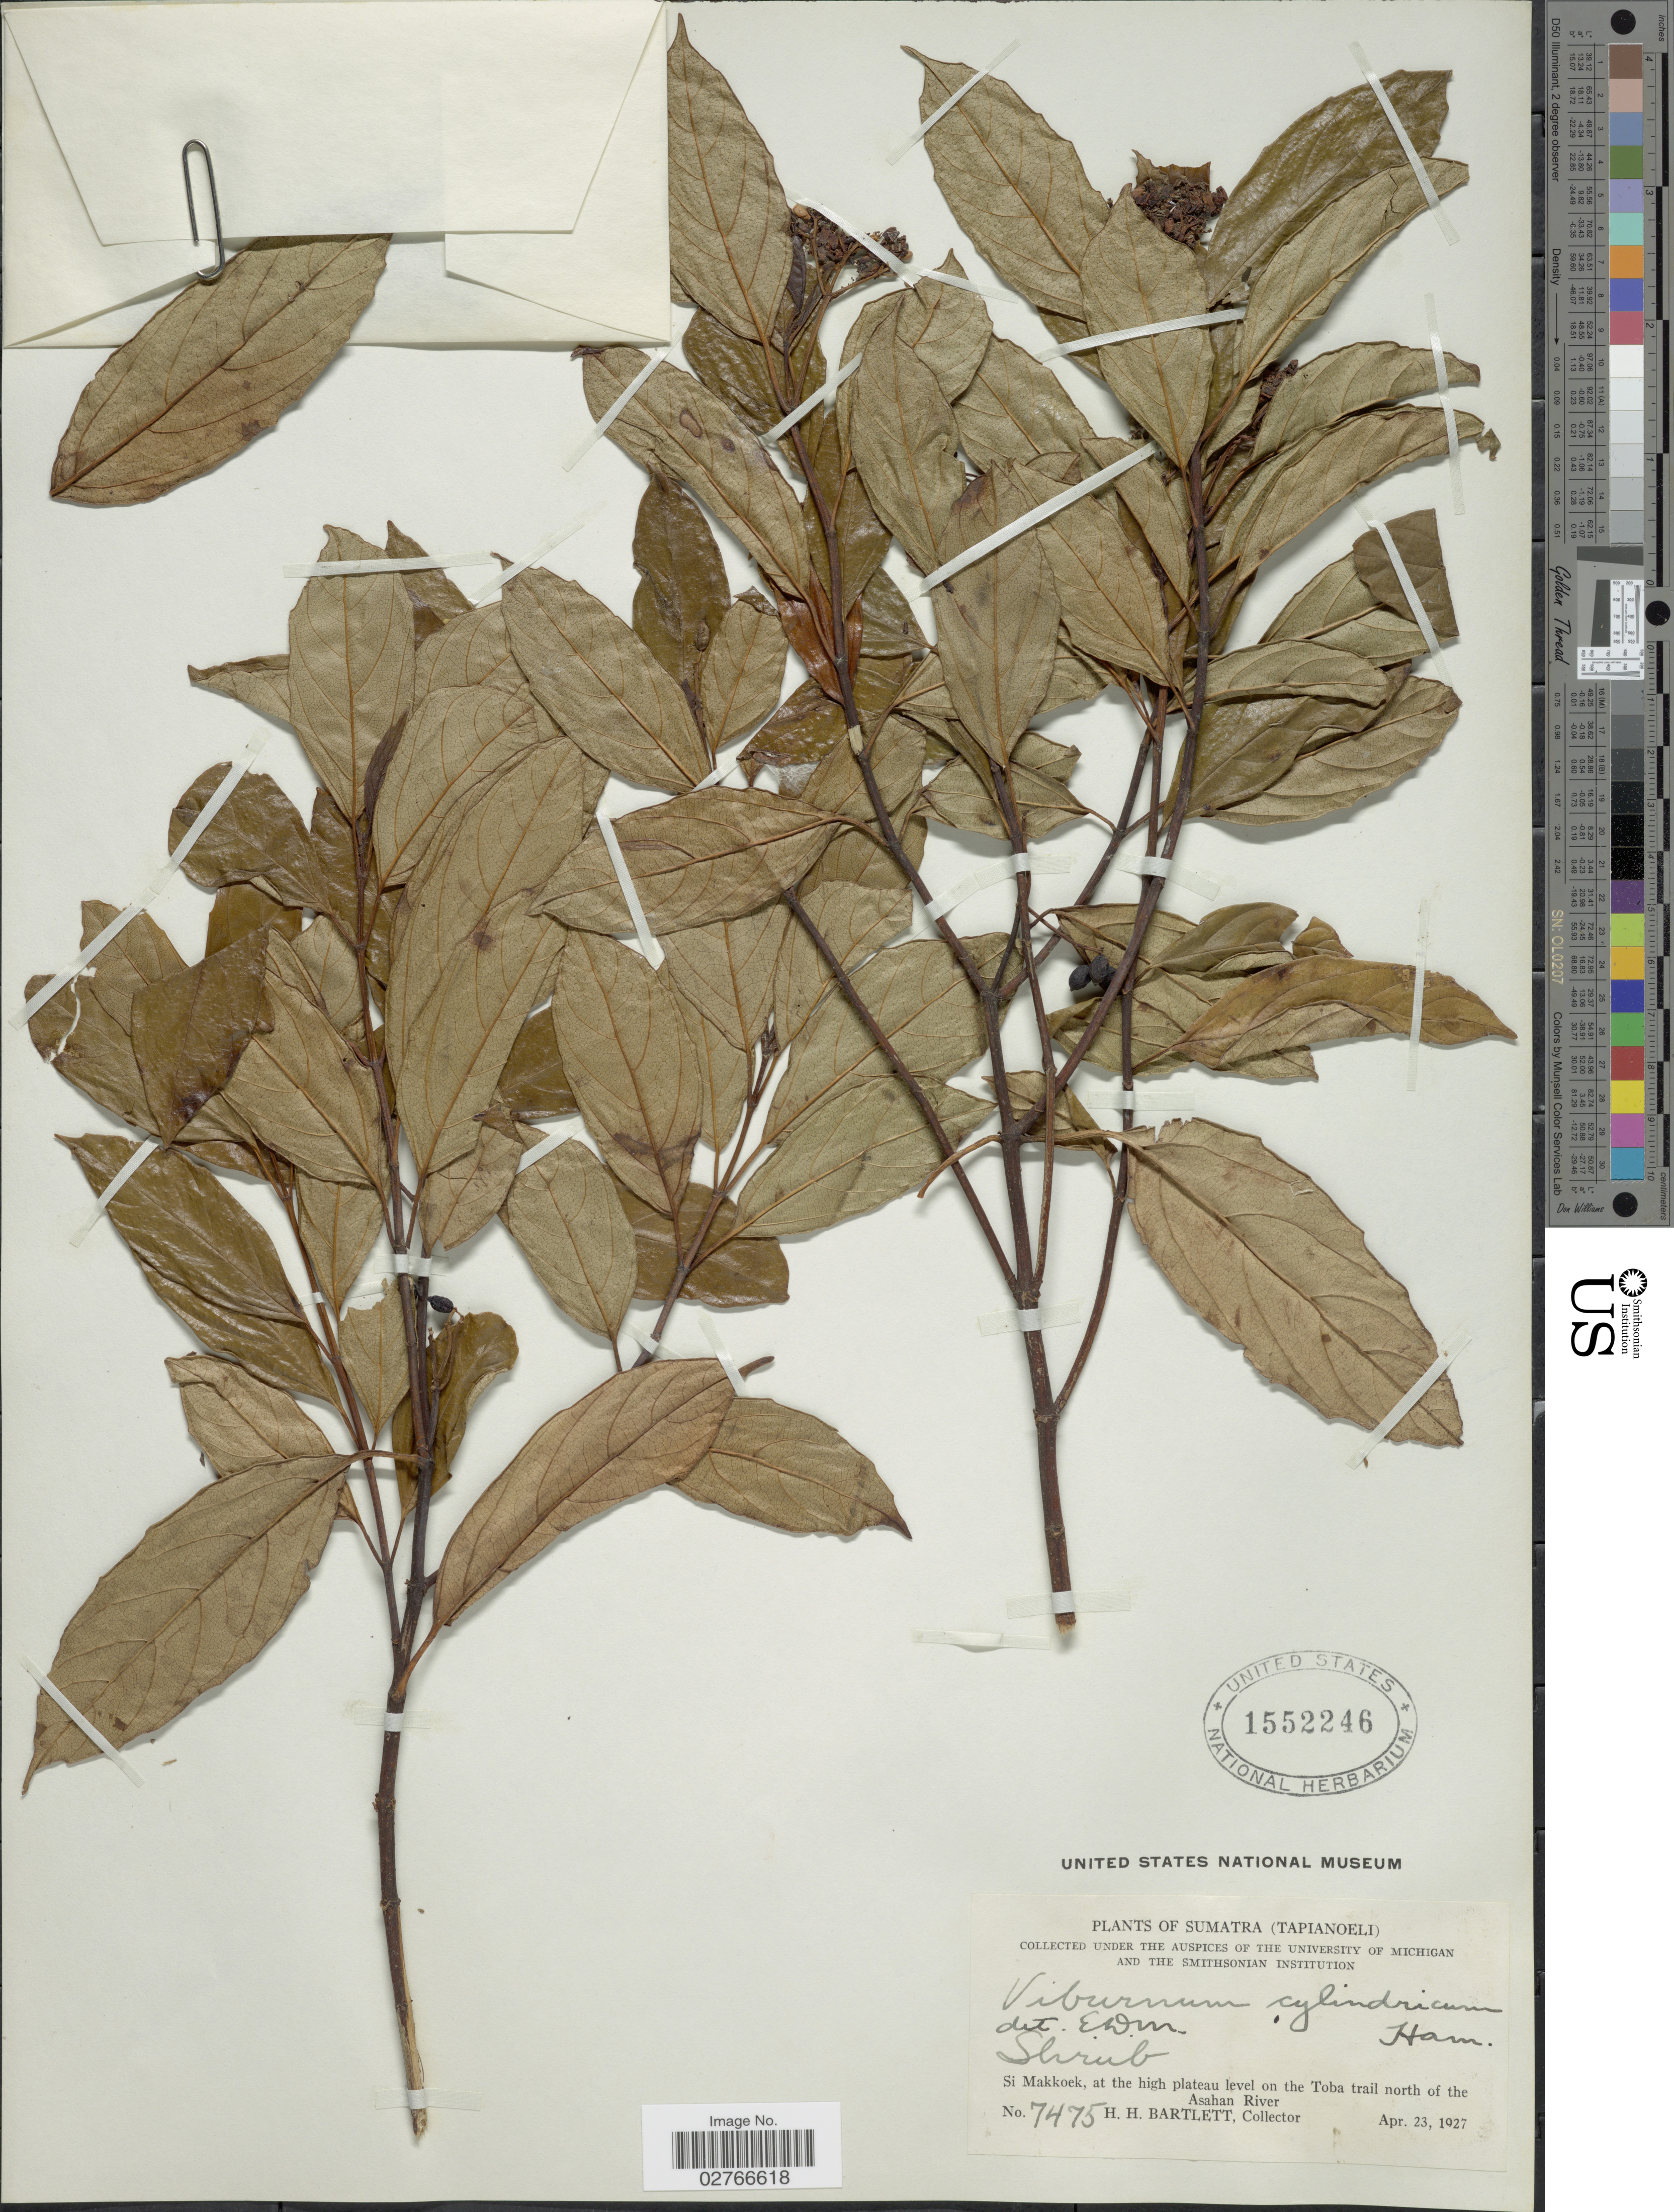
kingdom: Plantae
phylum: Tracheophyta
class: Magnoliopsida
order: Dipsacales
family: Viburnaceae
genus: Viburnum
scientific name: Viburnum cylindricum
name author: Buch.-Ham.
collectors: H. H. Bartlett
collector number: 7475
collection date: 1927-04-23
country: Indonesia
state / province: Sumatra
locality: (Tapianoeli). Si Makkoek, at the high plateau level on the Toba trail north of the Asahan River.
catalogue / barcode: US 1552246